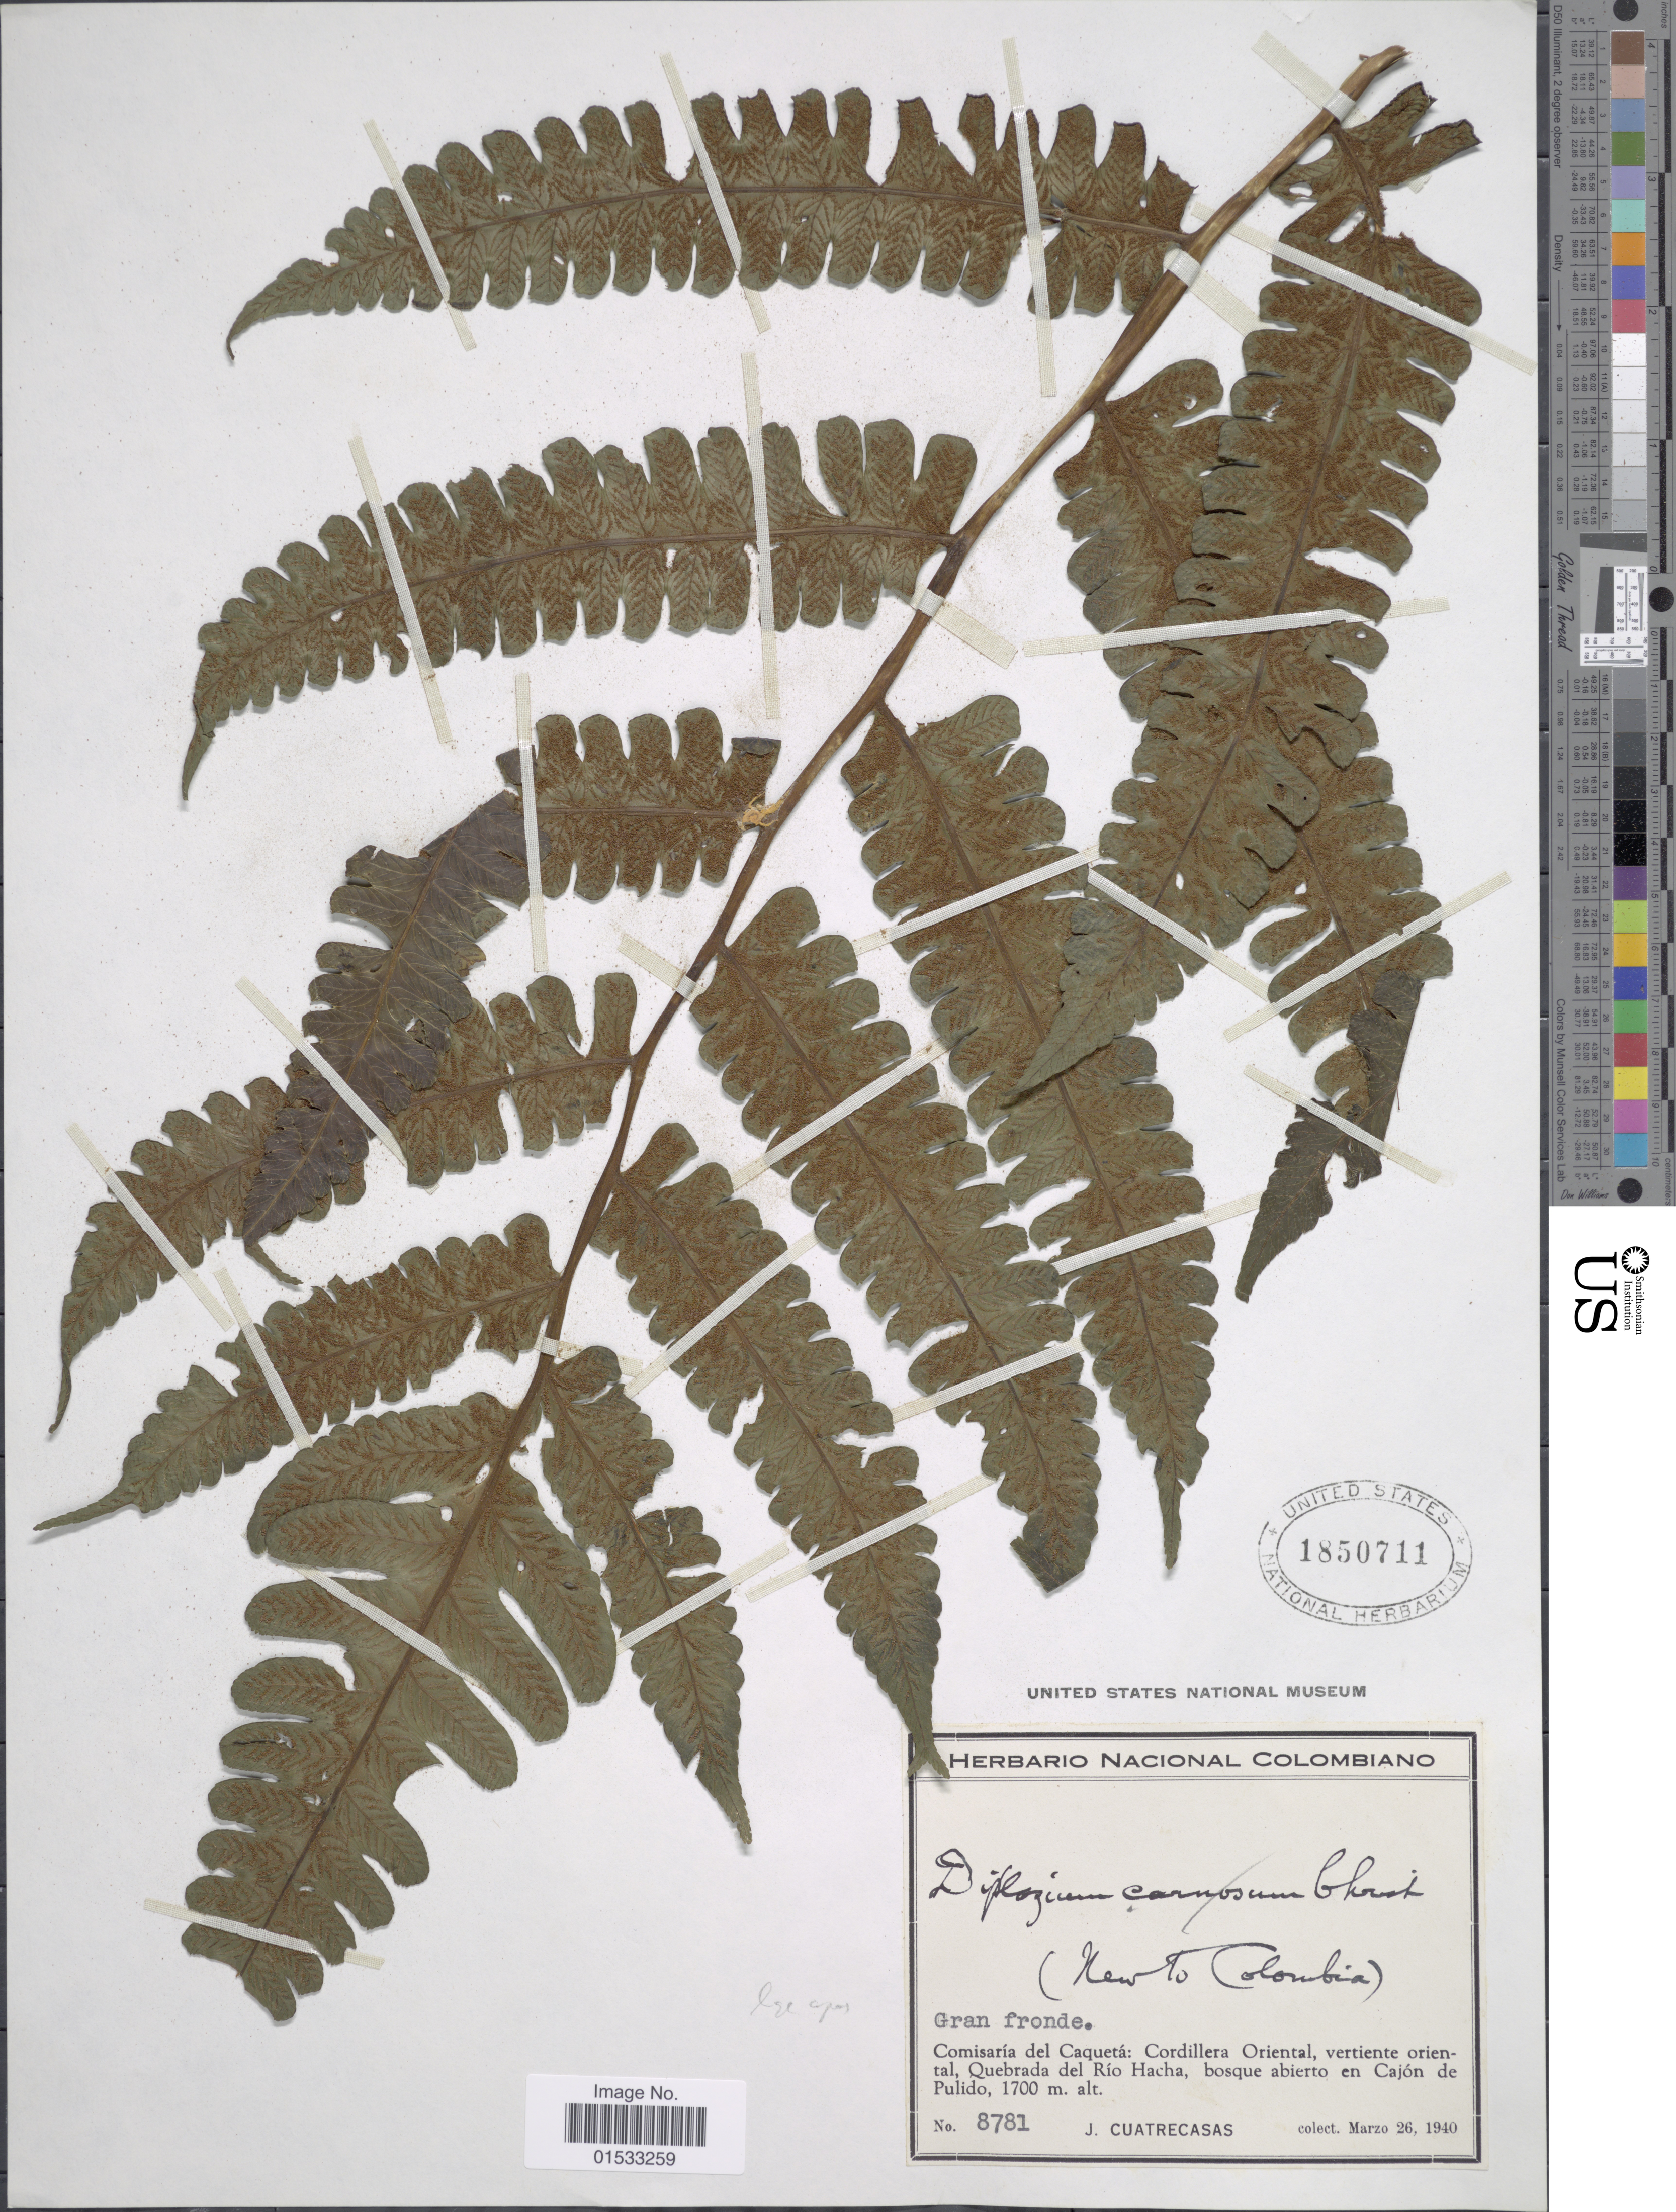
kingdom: Plantae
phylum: Tracheophyta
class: Polypodiopsida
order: Polypodiales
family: Athyriaceae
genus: Diplazium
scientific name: Diplazium sp.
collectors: J. Cuatrecasas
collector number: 8781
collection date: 1940-03-26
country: Colombia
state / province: Caquetá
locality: Comisaría del Caquetá: Cordillera Oriental, vertiente oriental, Quebrada del Río Hacha, bosque abierto en Cajón de Pulido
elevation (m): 1700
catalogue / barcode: US 1850711